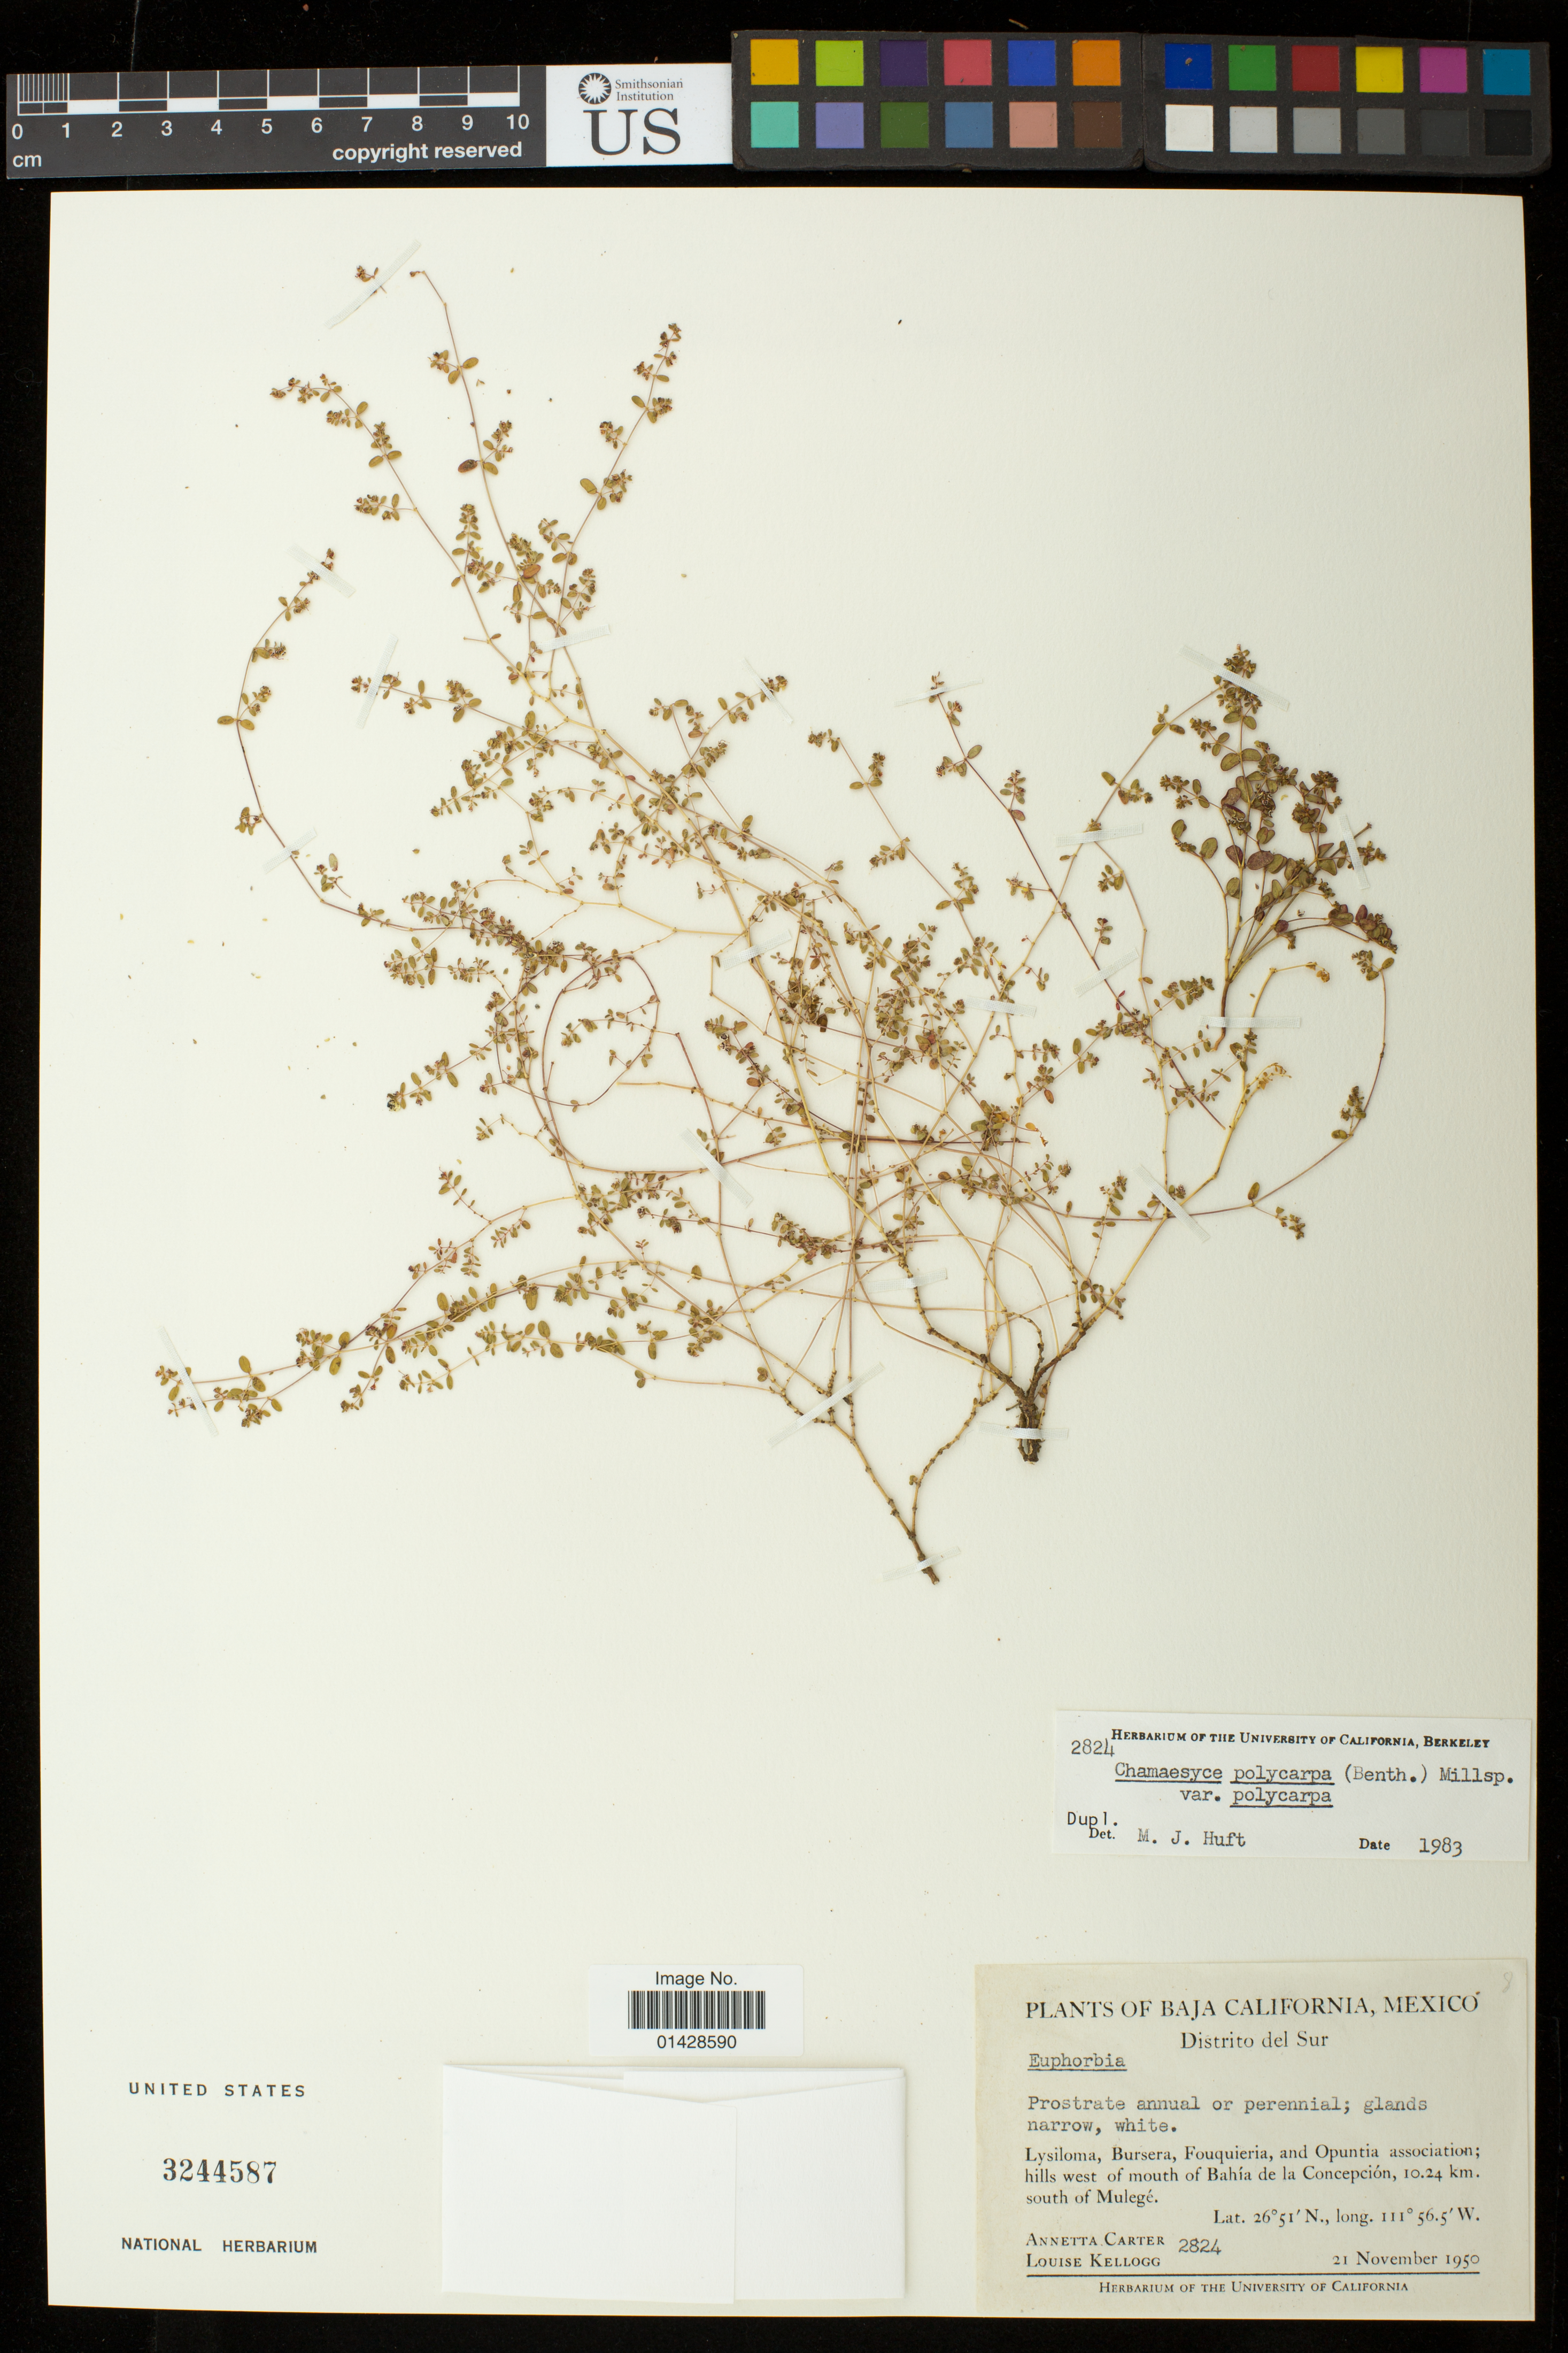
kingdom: Plantae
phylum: Tracheophyta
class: Magnoliopsida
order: Malpighiales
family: Euphorbiaceae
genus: Euphorbia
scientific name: Euphorbia polycarpa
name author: Benth.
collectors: A. Carter & L. Kellogg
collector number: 2824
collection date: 1950-11-21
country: Mexico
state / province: Baja California Sur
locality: hills west of mouth of Bahia de la Concepcion, 10.24 km. south of Mulege.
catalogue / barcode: US 3244587